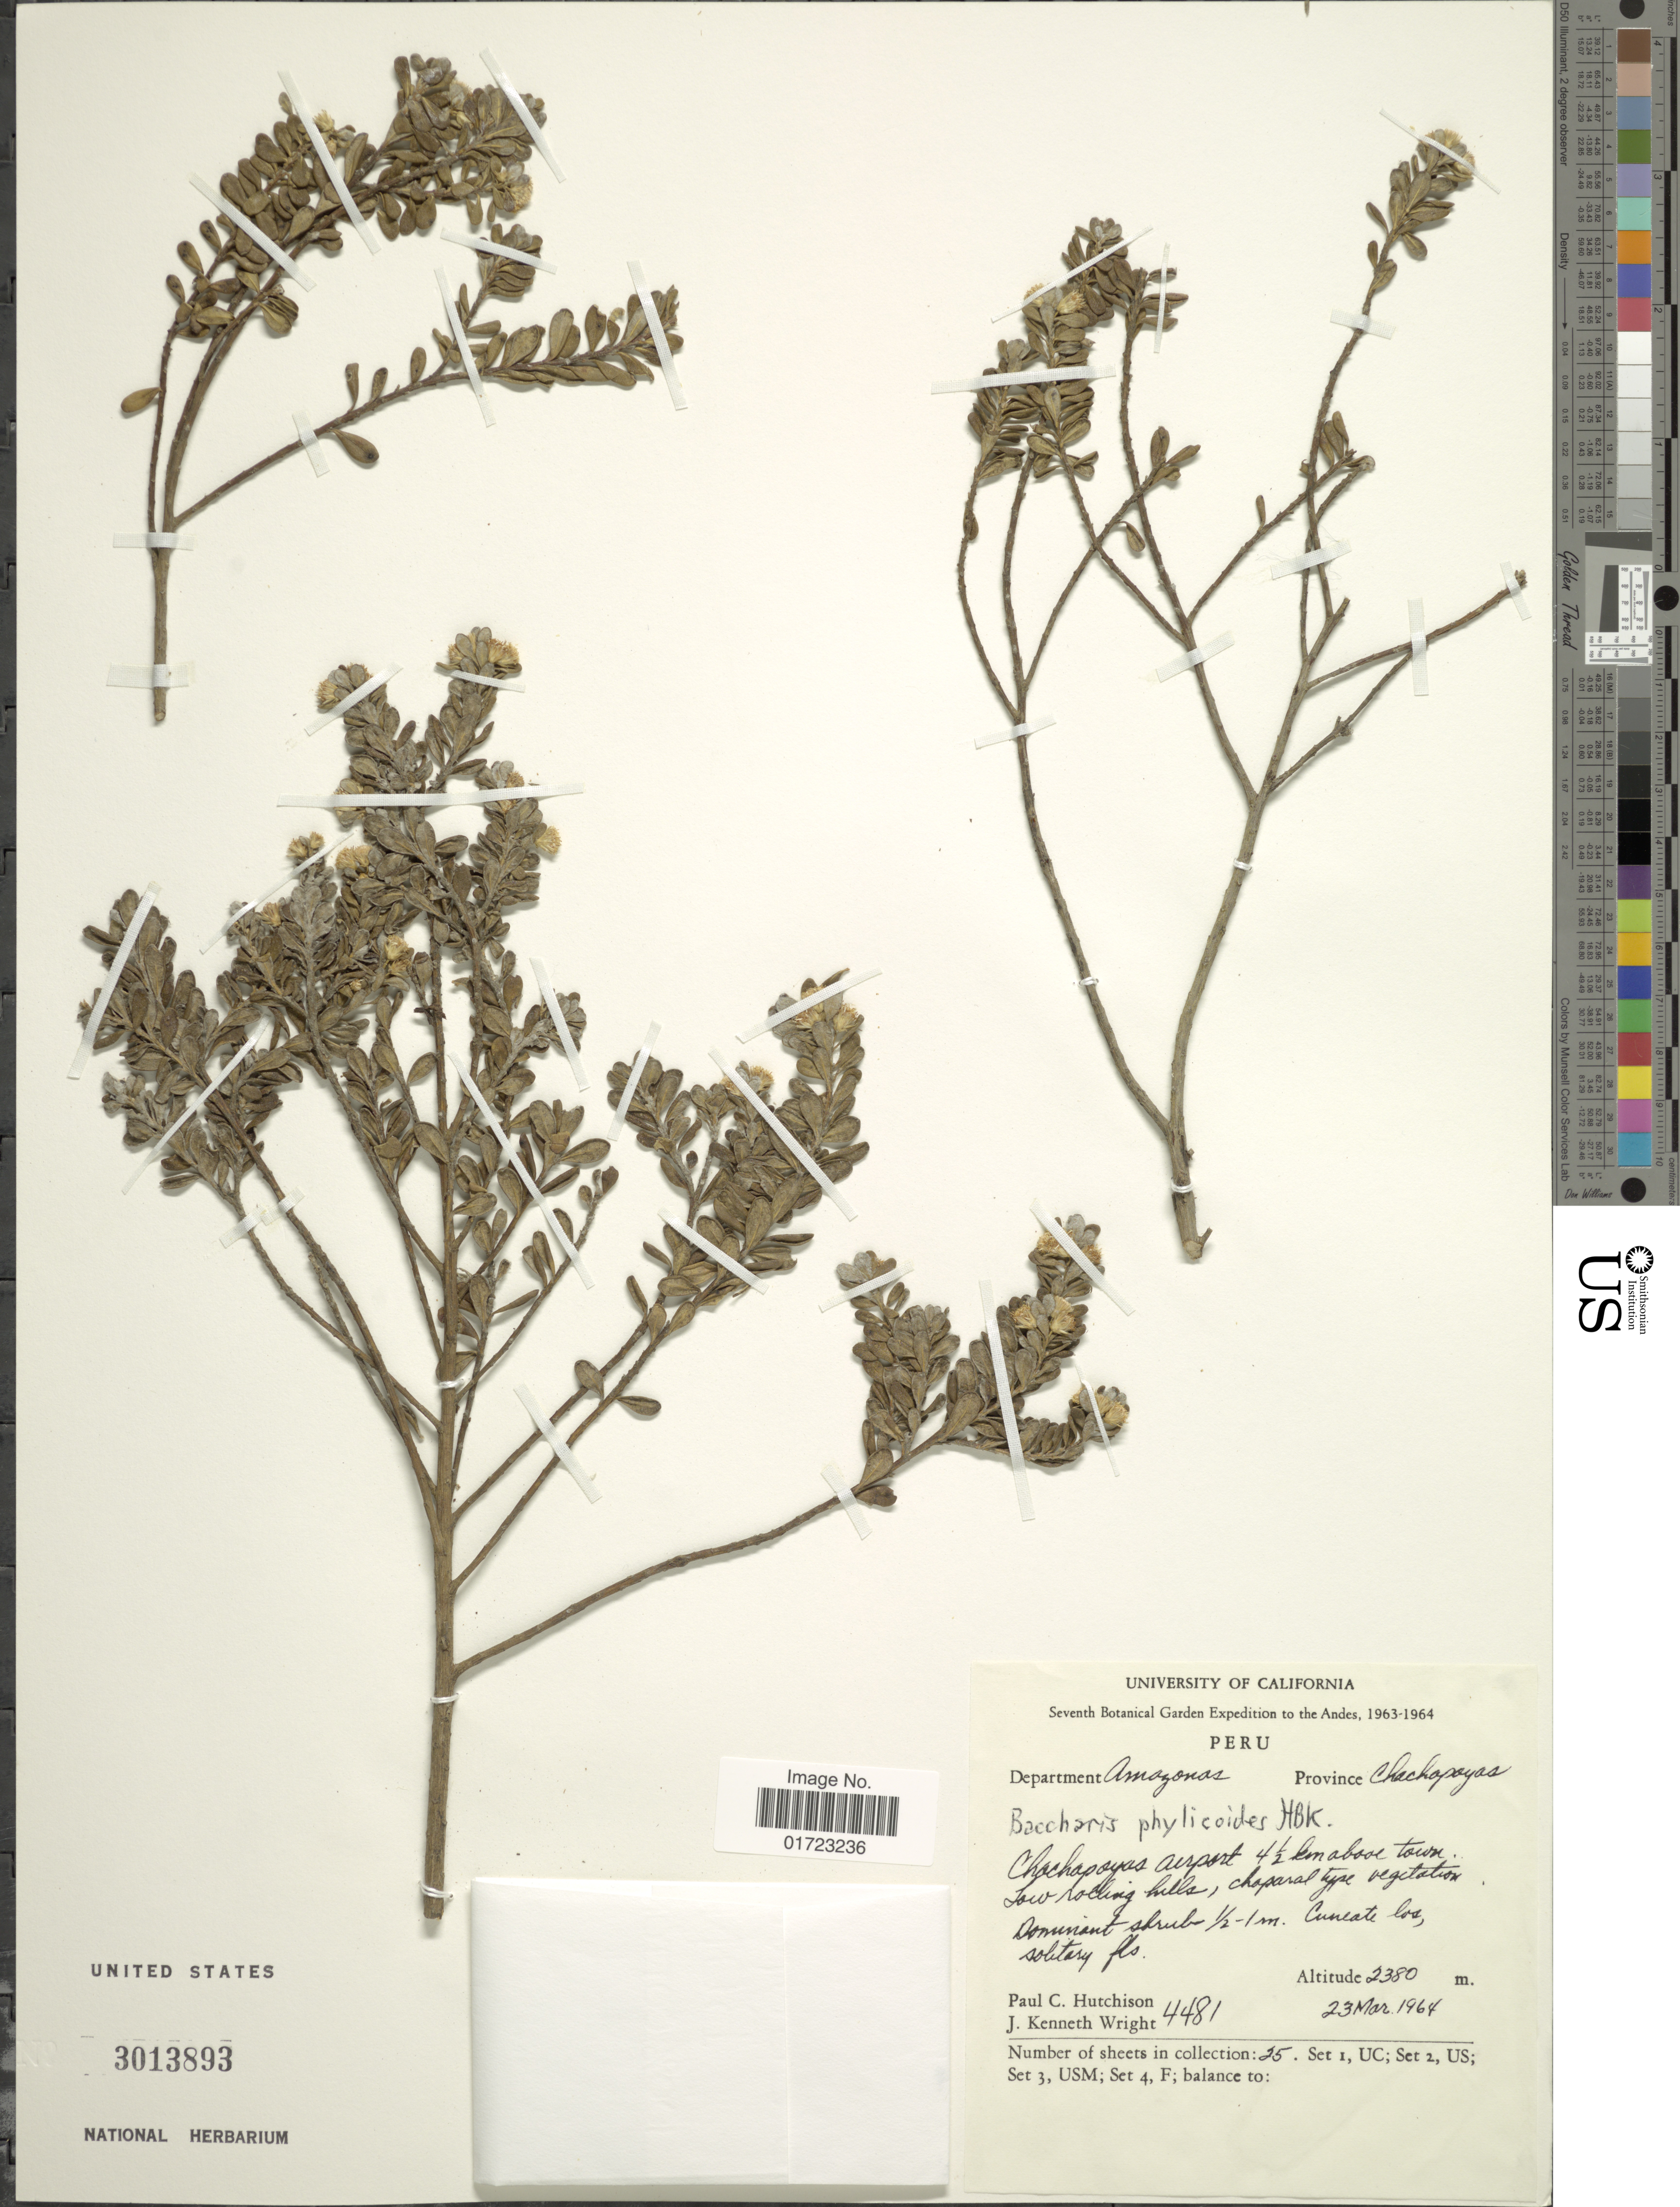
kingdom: Plantae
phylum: Tracheophyta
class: Magnoliopsida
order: Asterales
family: Asteraceae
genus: Baccharis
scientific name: Baccharis phylicoides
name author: Kunth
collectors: P. C. Hutchison & J. K. Wright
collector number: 4481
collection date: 1964-03-23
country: Peru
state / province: Amazonas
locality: Chachapoyas airport 4 ½ km above town, low rolling hills, Province Chachapoyas, Department Amazonas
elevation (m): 2380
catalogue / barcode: US 3013893